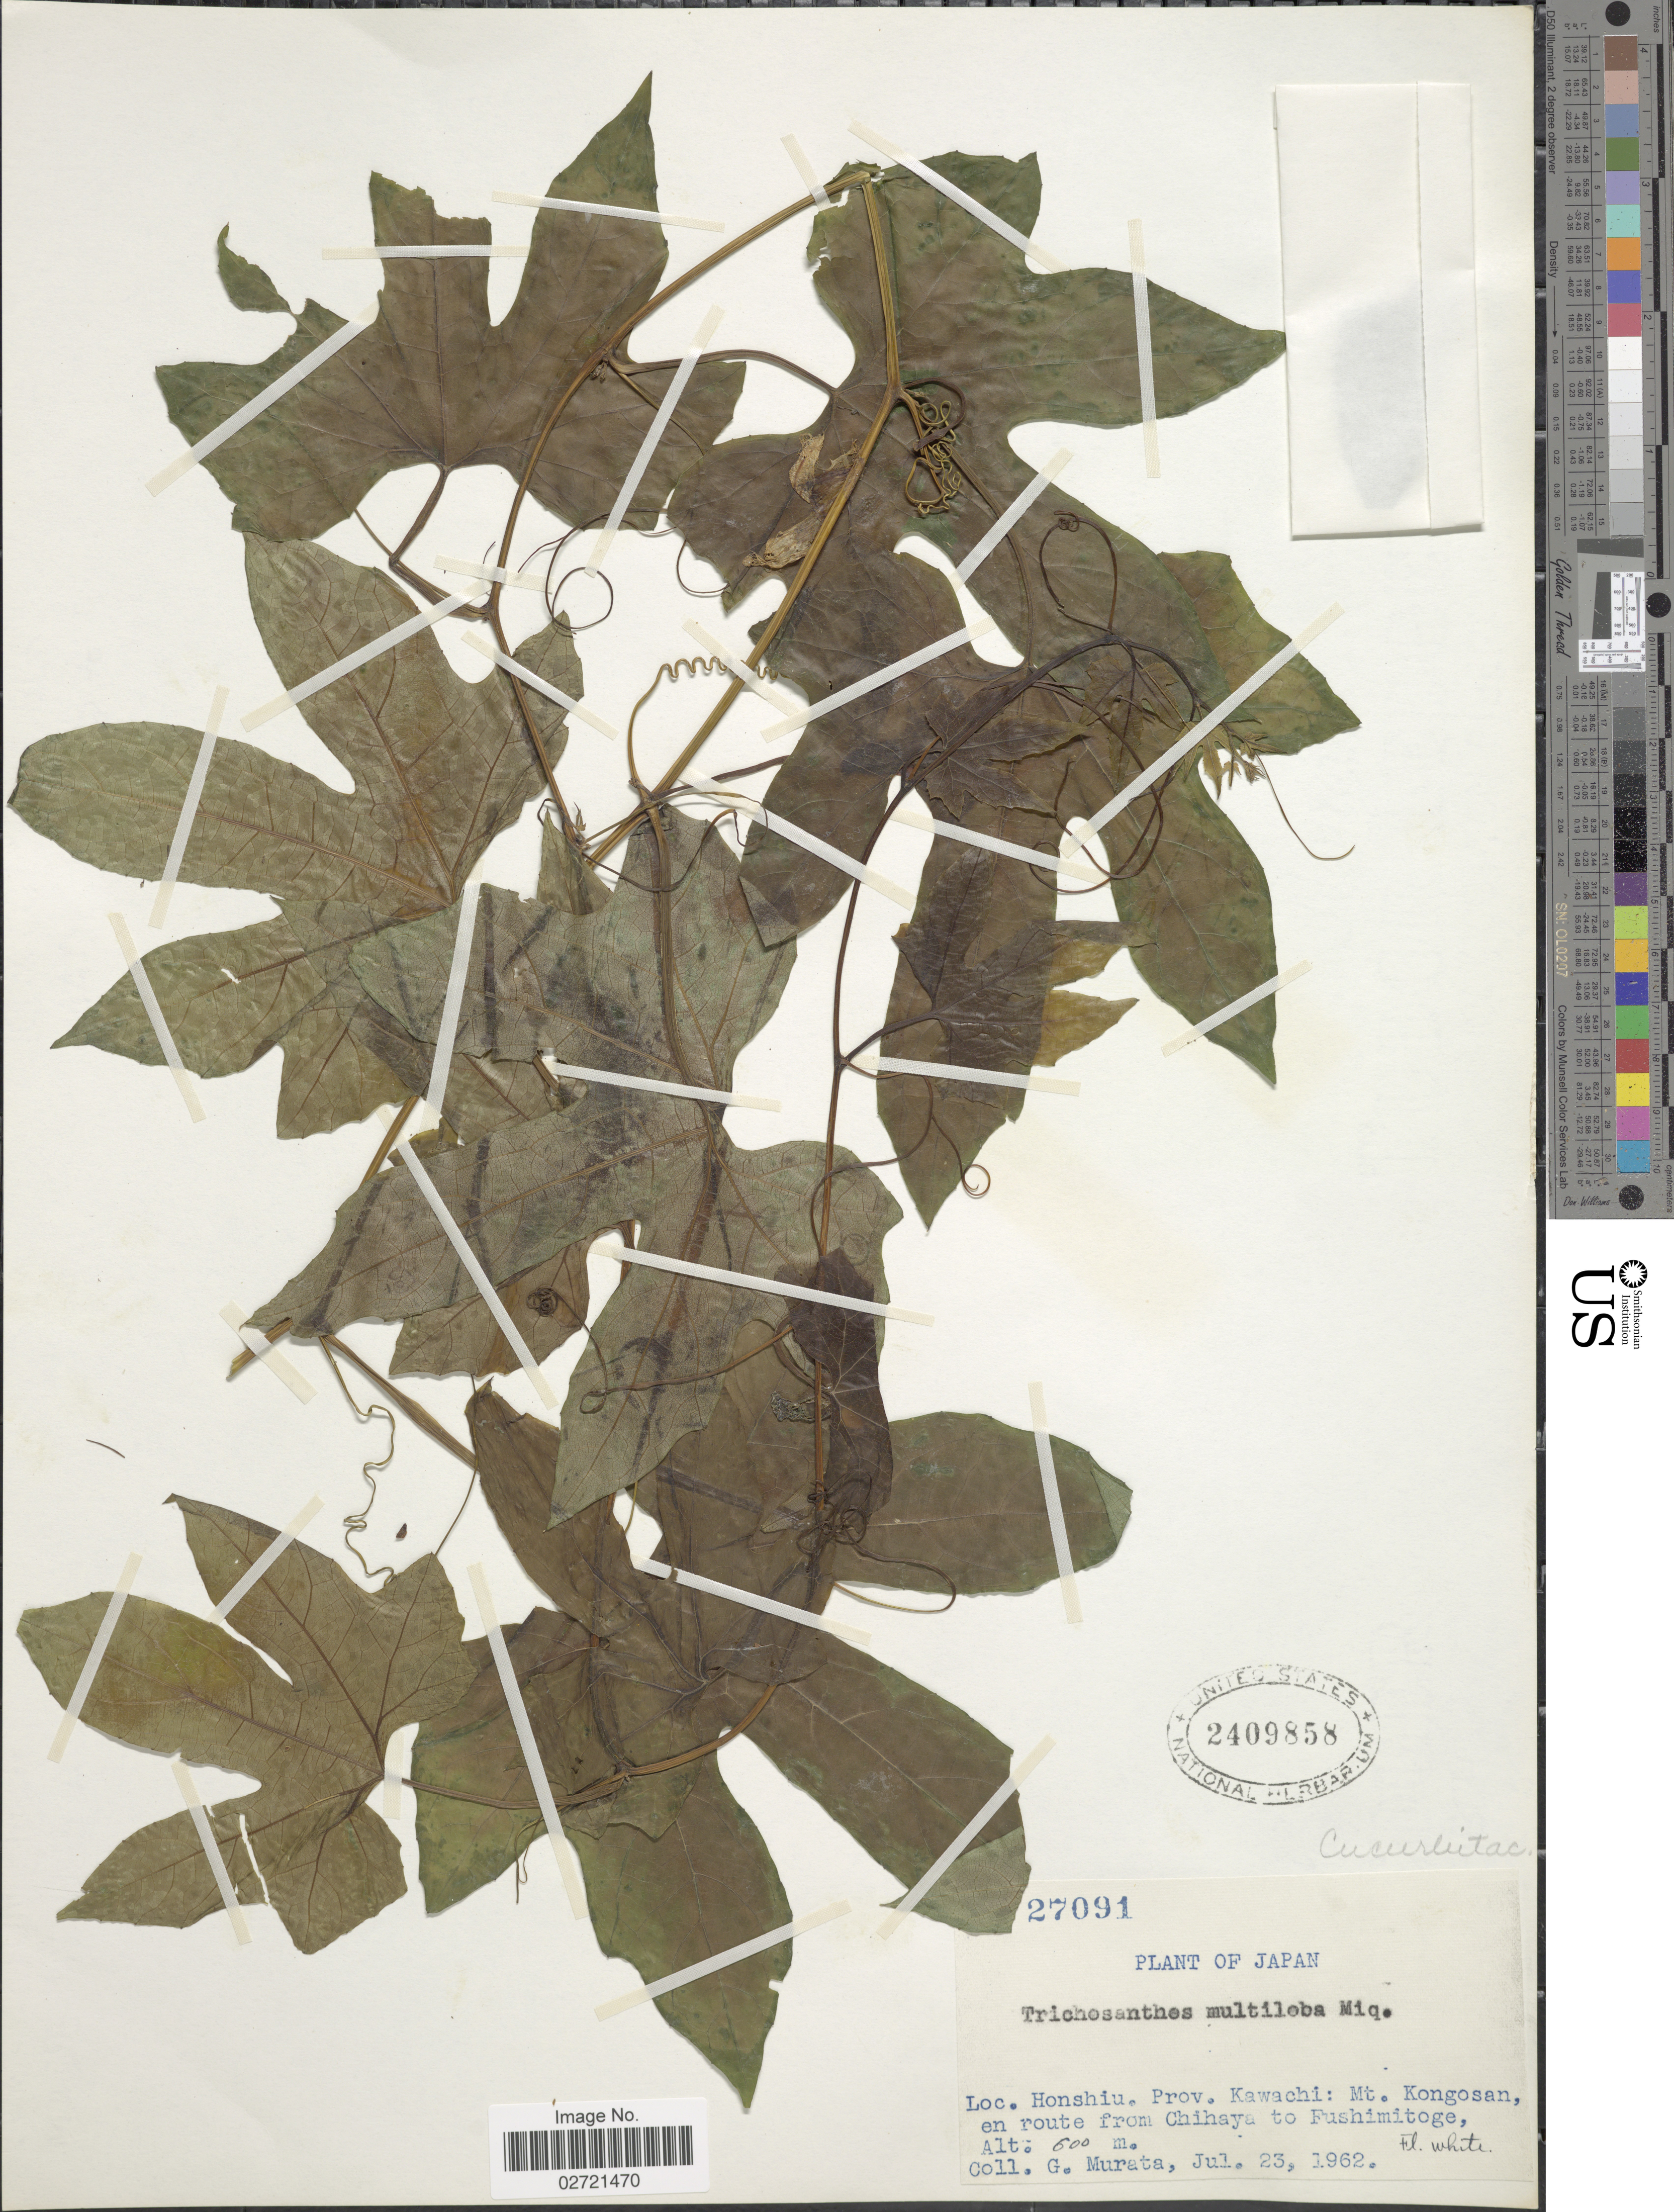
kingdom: Plantae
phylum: Tracheophyta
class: Magnoliopsida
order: Cucurbitales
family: Cucurbitaceae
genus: Trichosanthes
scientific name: Trichosanthes multiloba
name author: C.B. Clarke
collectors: G. Murata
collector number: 27091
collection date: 1962-07-23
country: Japan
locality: Honshiu, Prov. Kawachi: Mt. Kongosan, en route from Chihaya to Fushimitoge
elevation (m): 600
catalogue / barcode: US 2409858